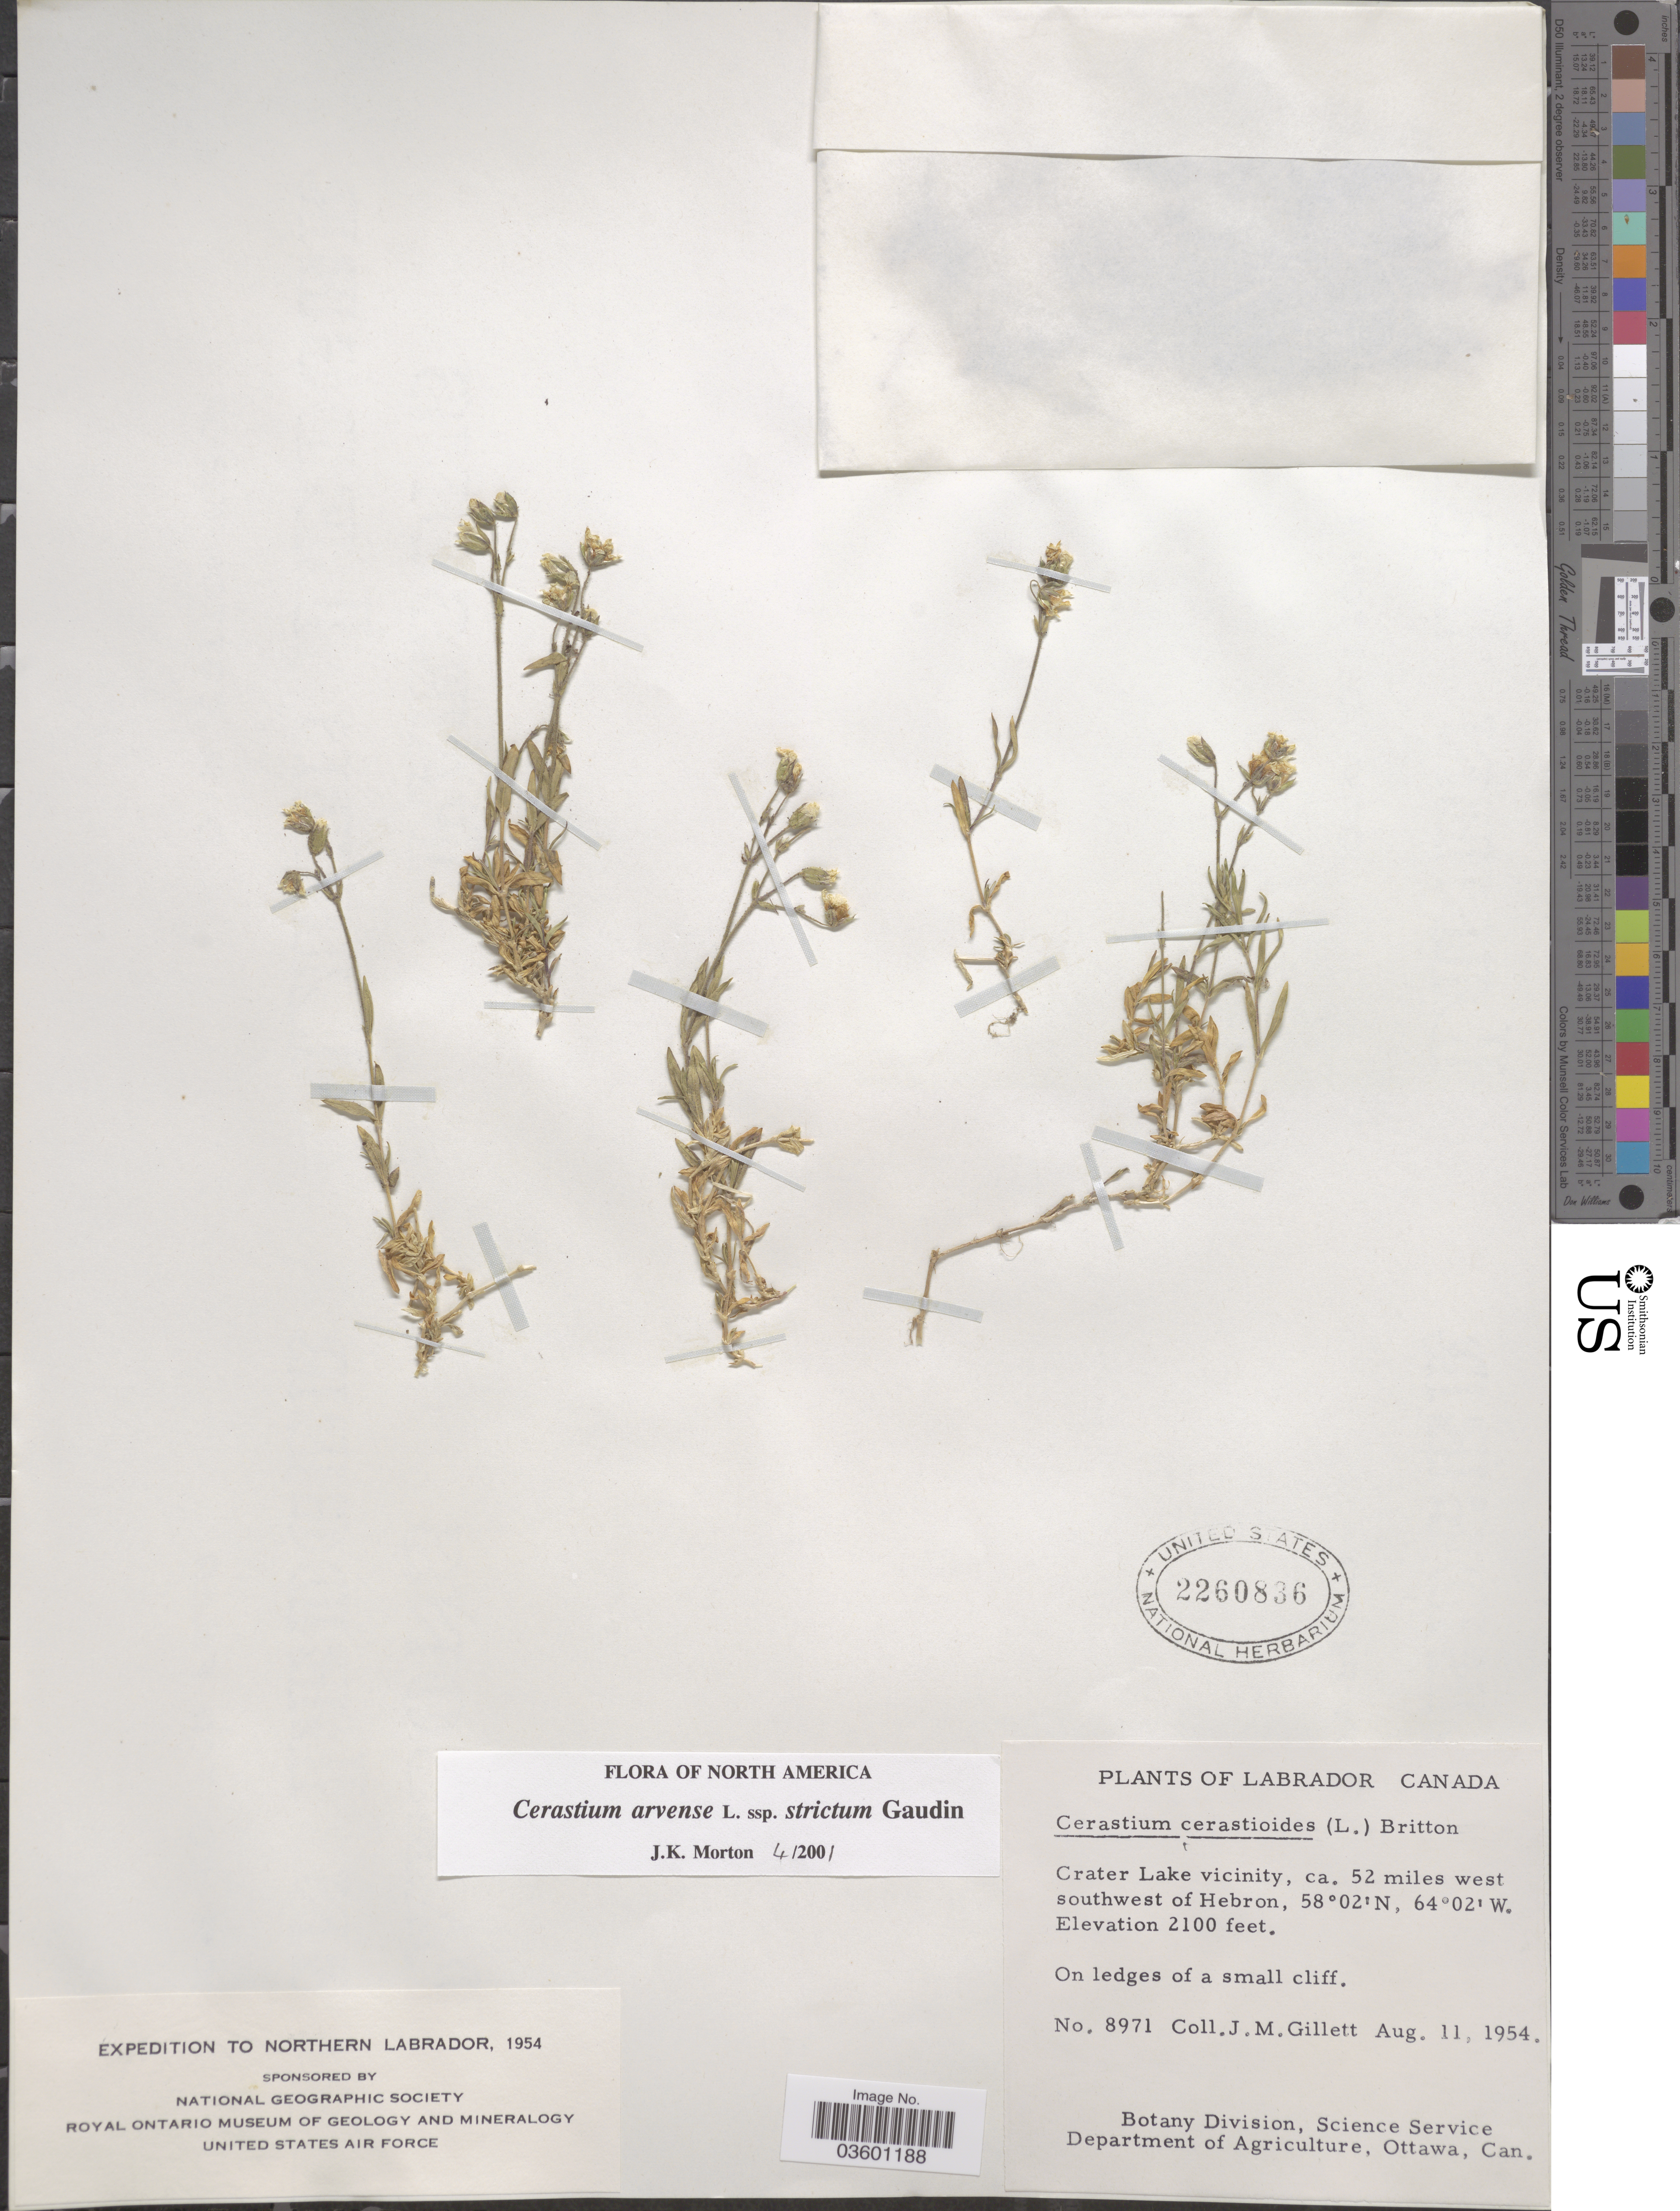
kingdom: Plantae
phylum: Tracheophyta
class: Magnoliopsida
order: Caryophyllales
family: Caryophyllaceae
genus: Cerastium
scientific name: Cerastium arvense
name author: L.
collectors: J. M. Gillett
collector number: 8971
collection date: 1954-08-11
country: Canada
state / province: Newfoundland and Labrador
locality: Labrador. Crater Lake vicinity, ca. 52 miles west southwest of Hebron. Northern Labrador.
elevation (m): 640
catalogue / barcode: US 2260836